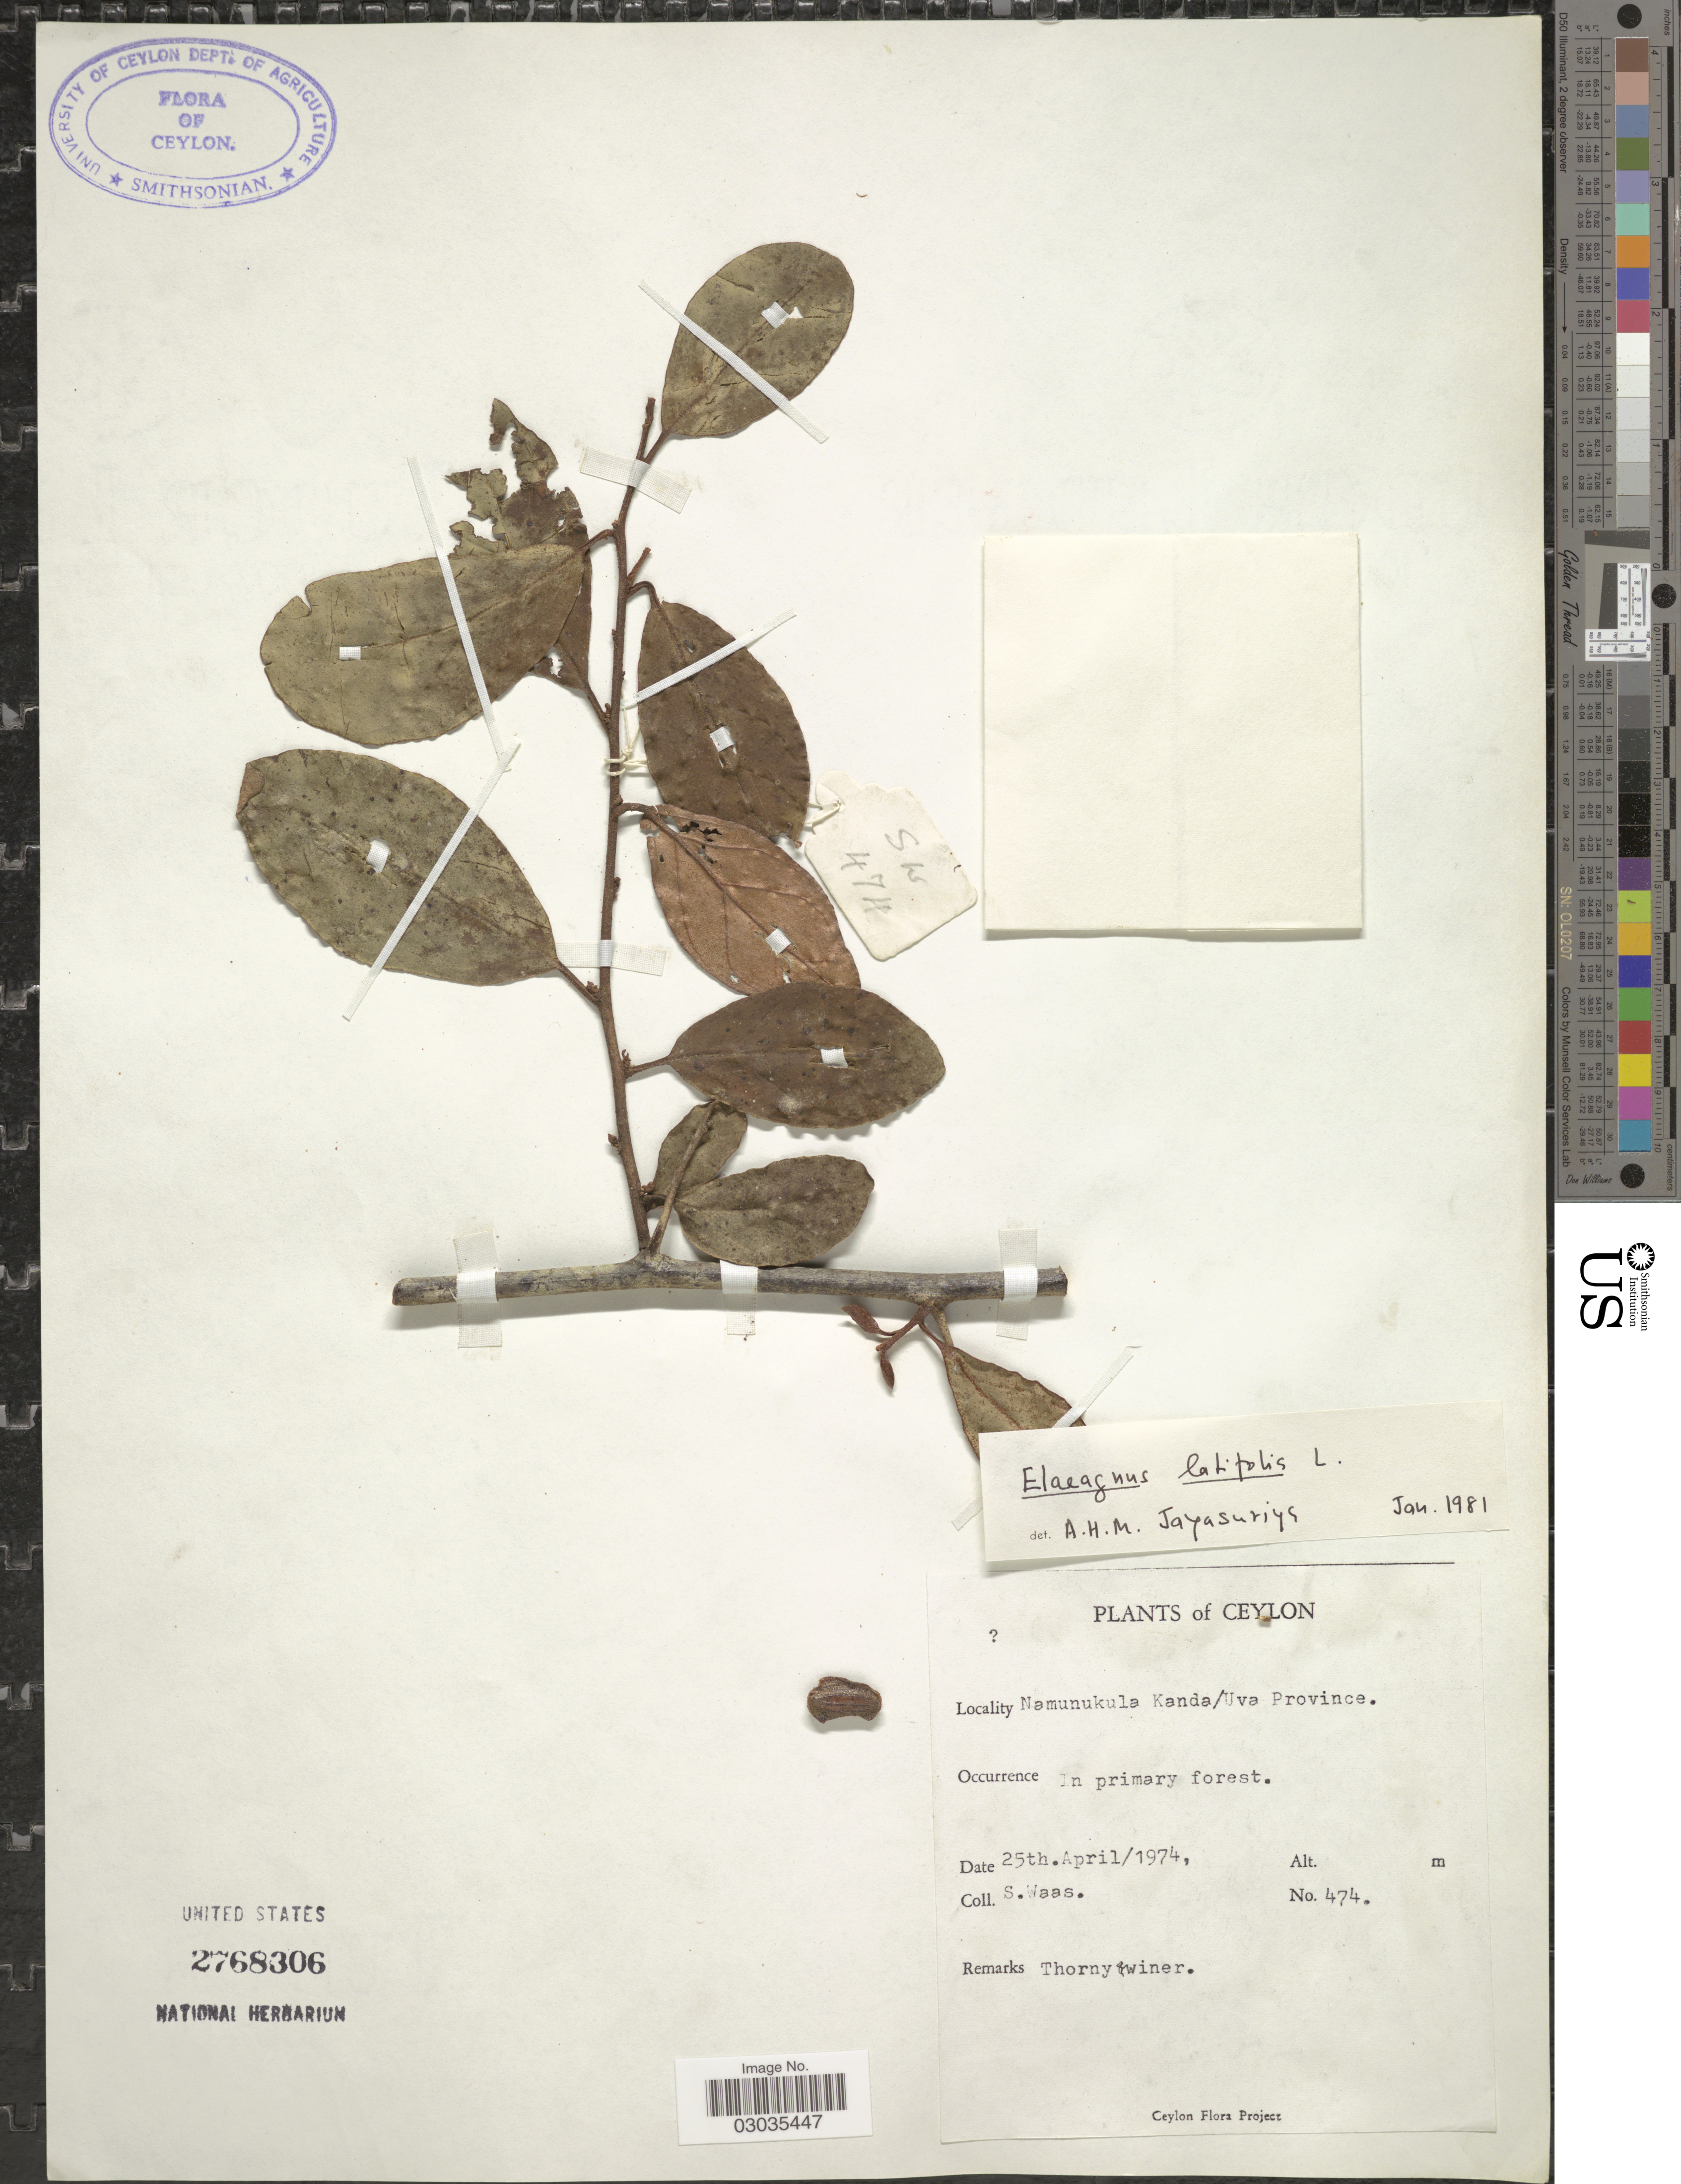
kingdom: Plantae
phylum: Tracheophyta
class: Magnoliopsida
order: Rosales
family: Elaeagnaceae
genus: Elaeagnus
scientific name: Elaeagnus latifolia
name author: L.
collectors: S. Waas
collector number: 474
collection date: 1974-04-25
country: Sri Lanka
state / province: Uva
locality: Ceylon. Namunukula Kanda.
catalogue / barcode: US 2768306